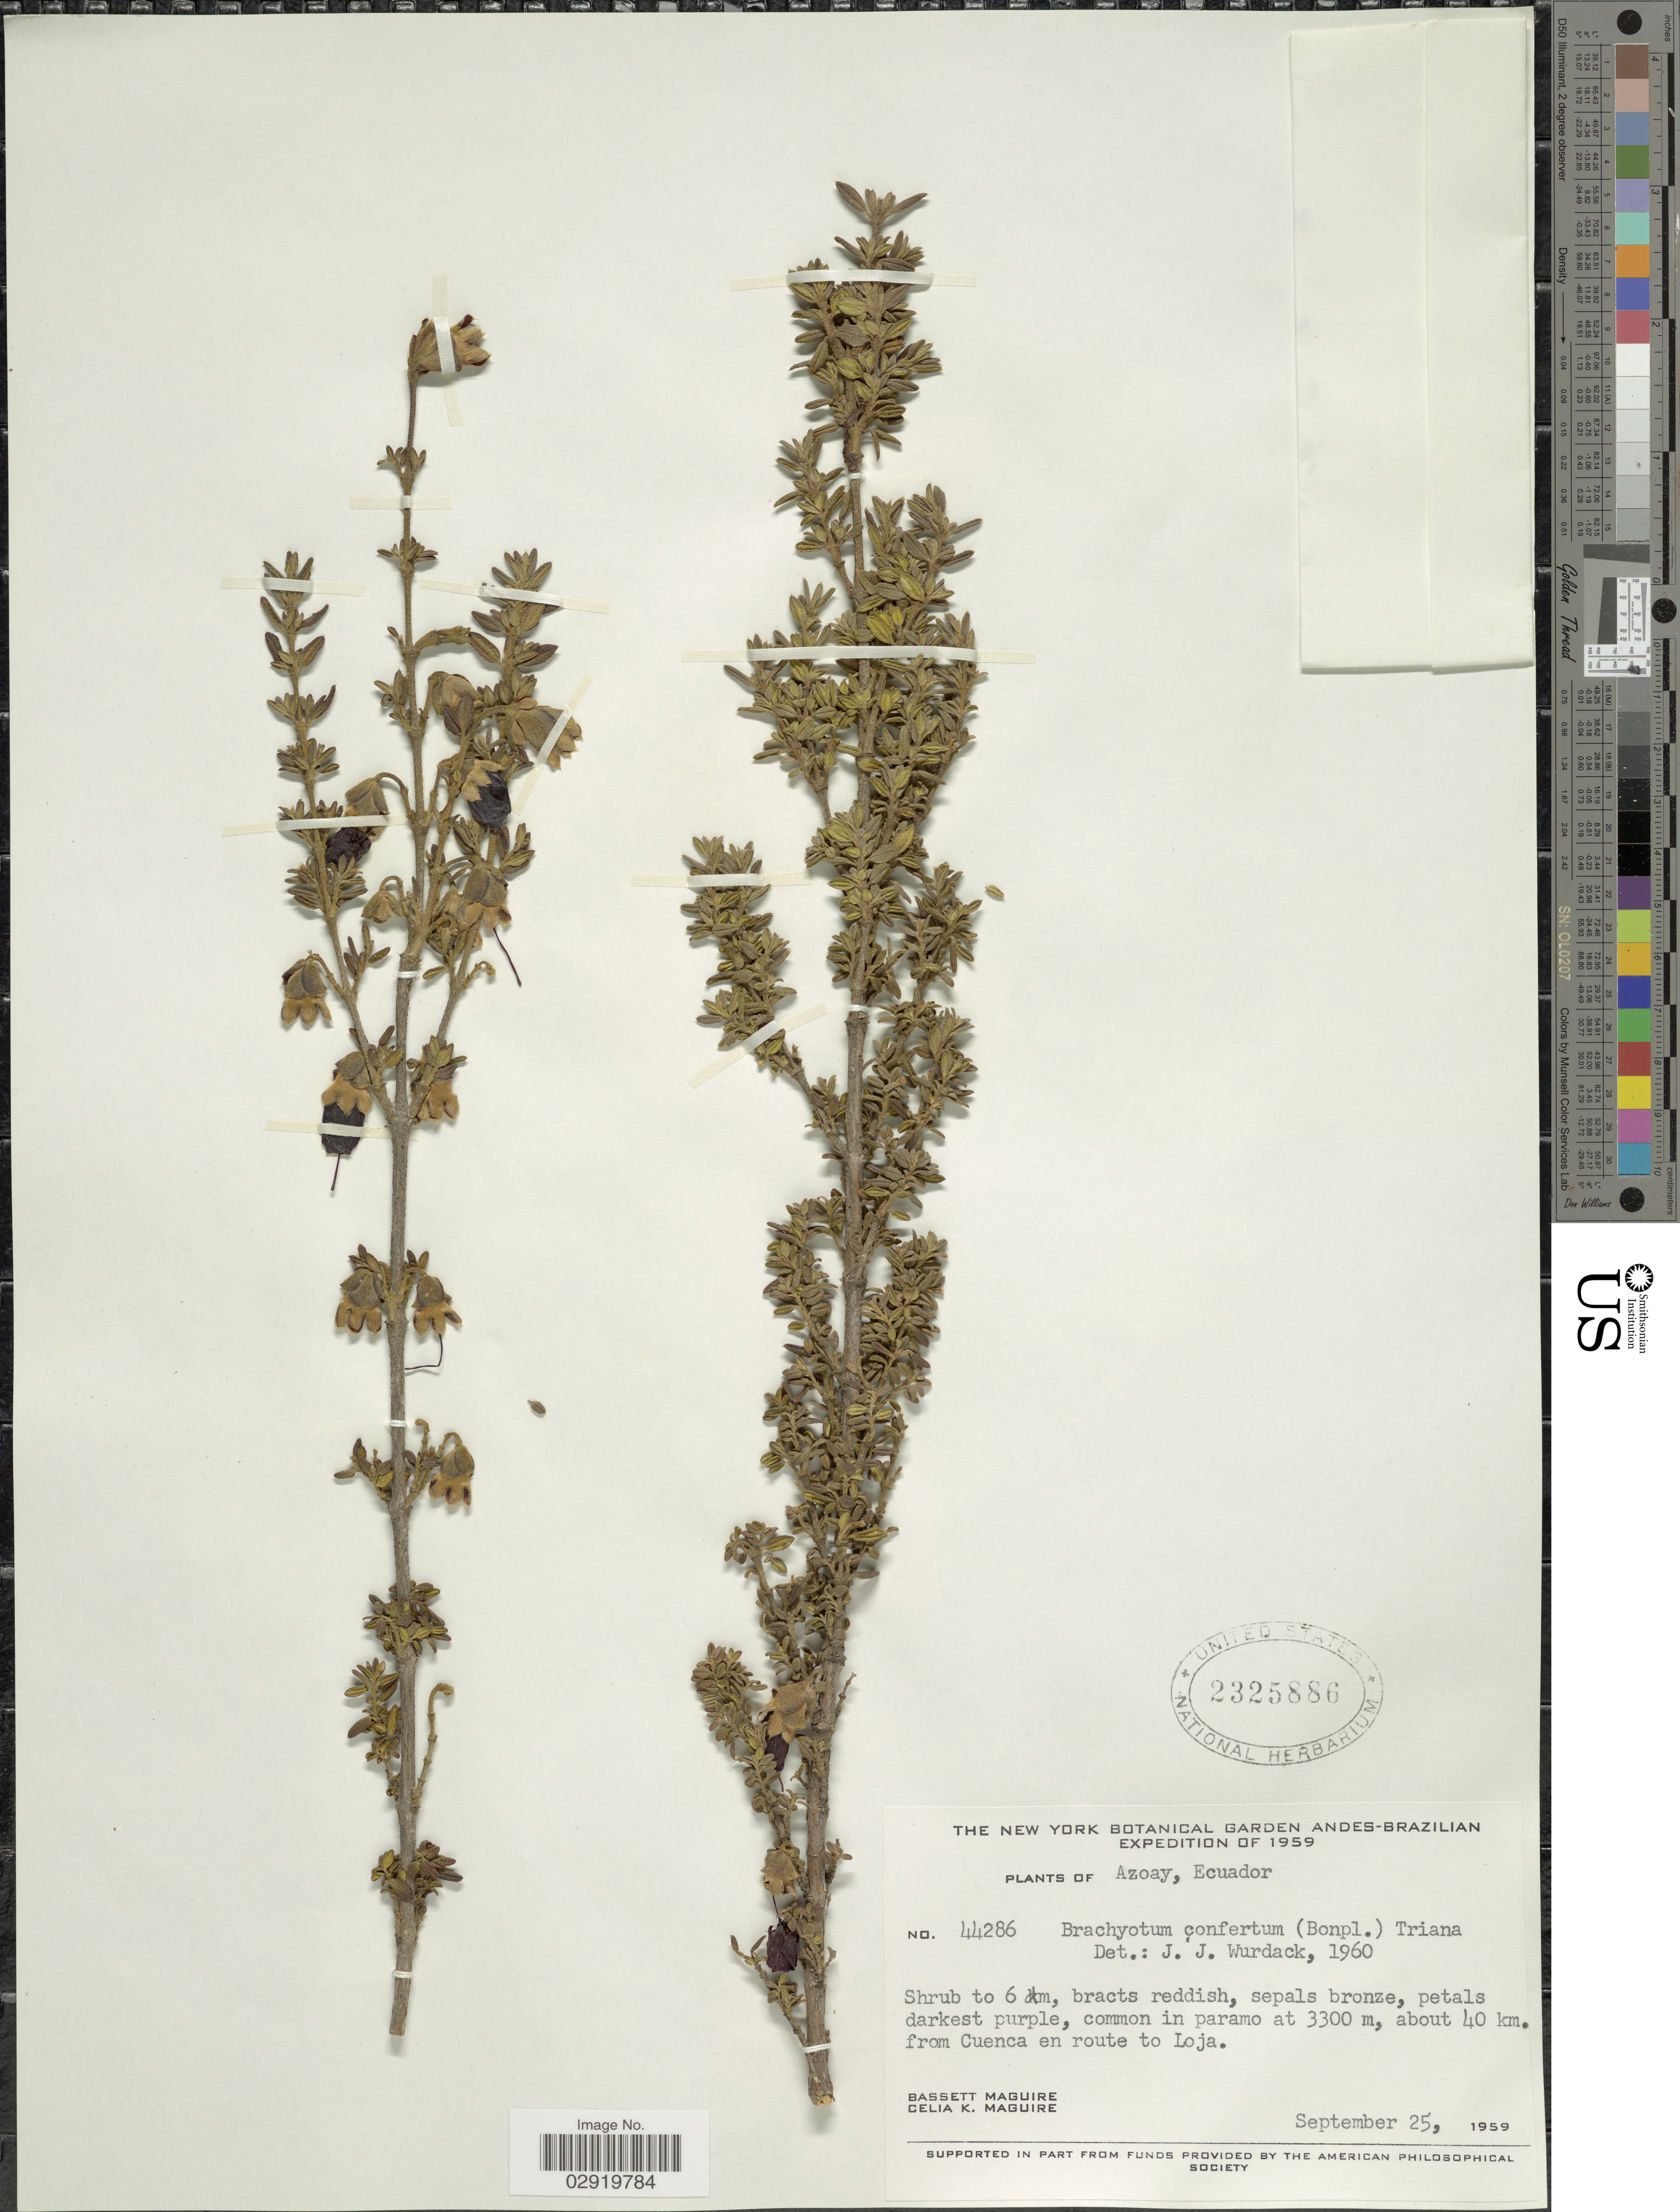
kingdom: Plantae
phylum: Tracheophyta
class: Magnoliopsida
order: Myrtales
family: Melastomataceae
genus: Brachyotum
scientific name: Brachyotum confertum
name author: (Bonpl.) Triana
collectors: B. Maguire & C. K. Maguire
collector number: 44286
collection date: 1959-09-25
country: Ecuador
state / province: Azuay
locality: Andes. Azoay. About 40 km. from Cuenca en route to Loja.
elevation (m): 3300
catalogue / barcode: US 2325886